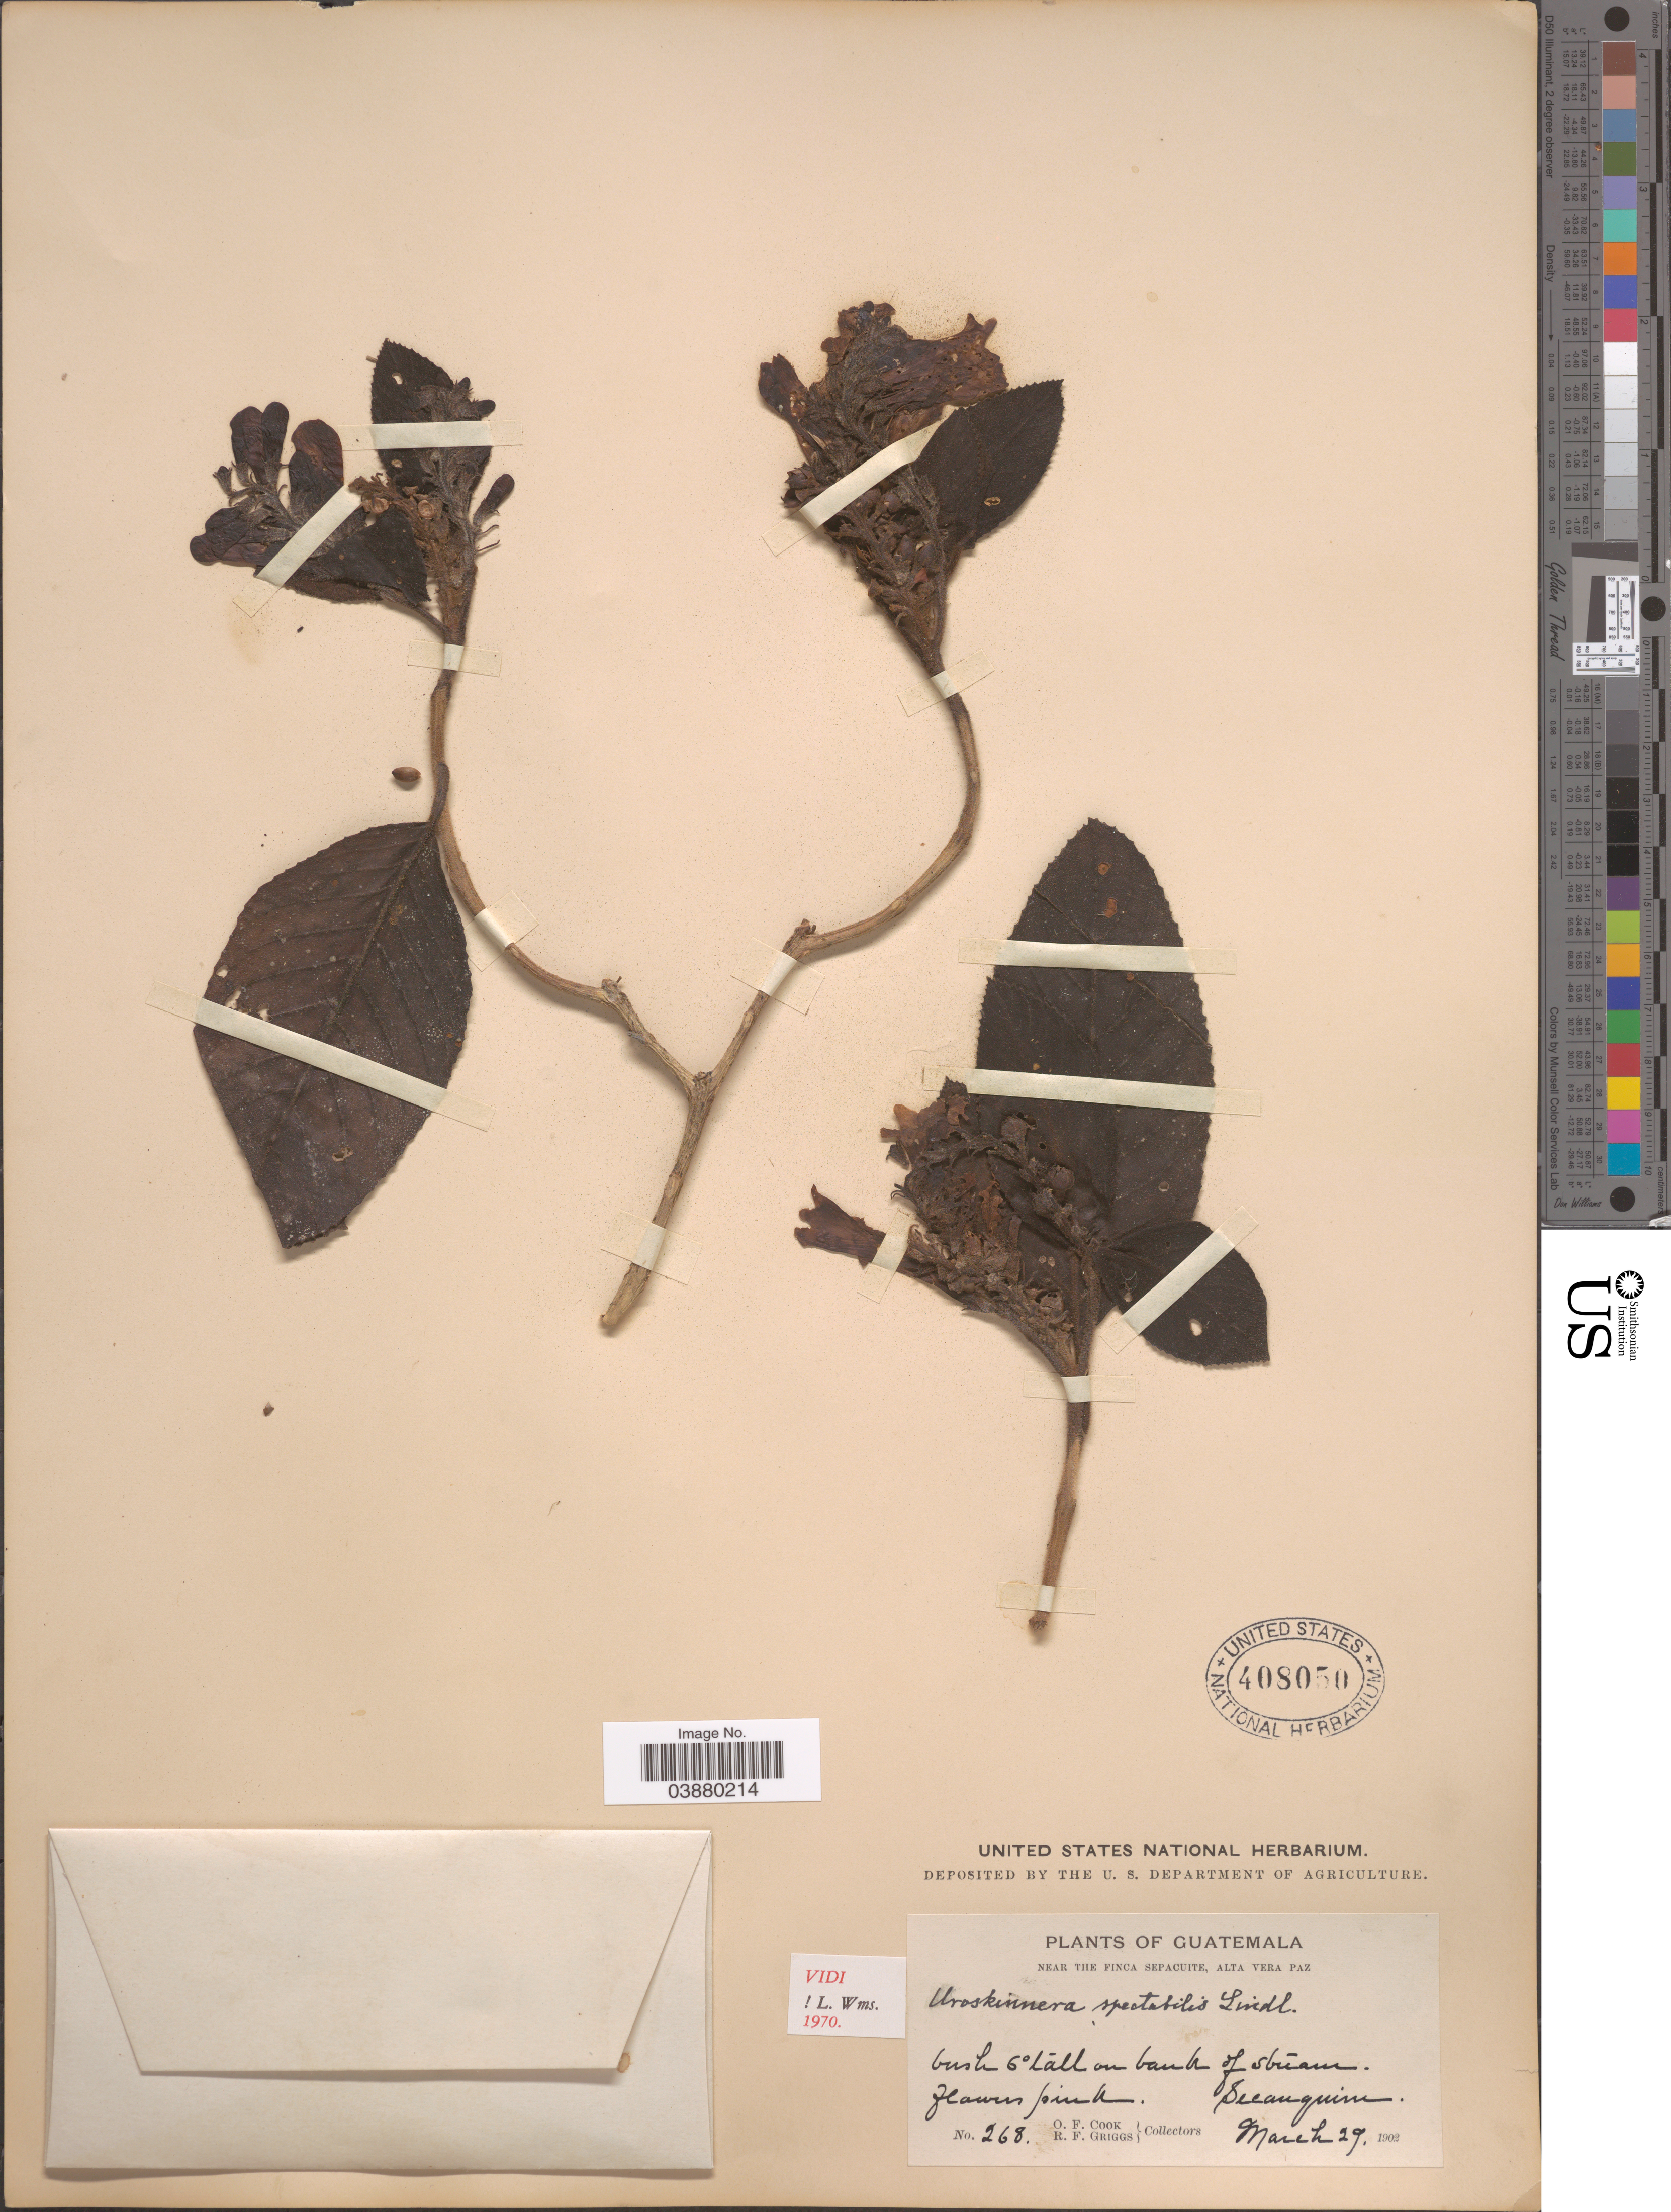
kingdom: Plantae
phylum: Tracheophyta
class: Magnoliopsida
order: Lamiales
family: Plantaginaceae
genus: Uroskinnera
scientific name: Uroskinnera spectabilis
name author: Lindl.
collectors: O. F. Cook & R. F. Griggs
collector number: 268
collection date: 1902-03-29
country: Guatemala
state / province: Alta Verapaz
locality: Near the Finca Sepacuite, Alta Vera Paz. Secanquim.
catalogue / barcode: US 408050